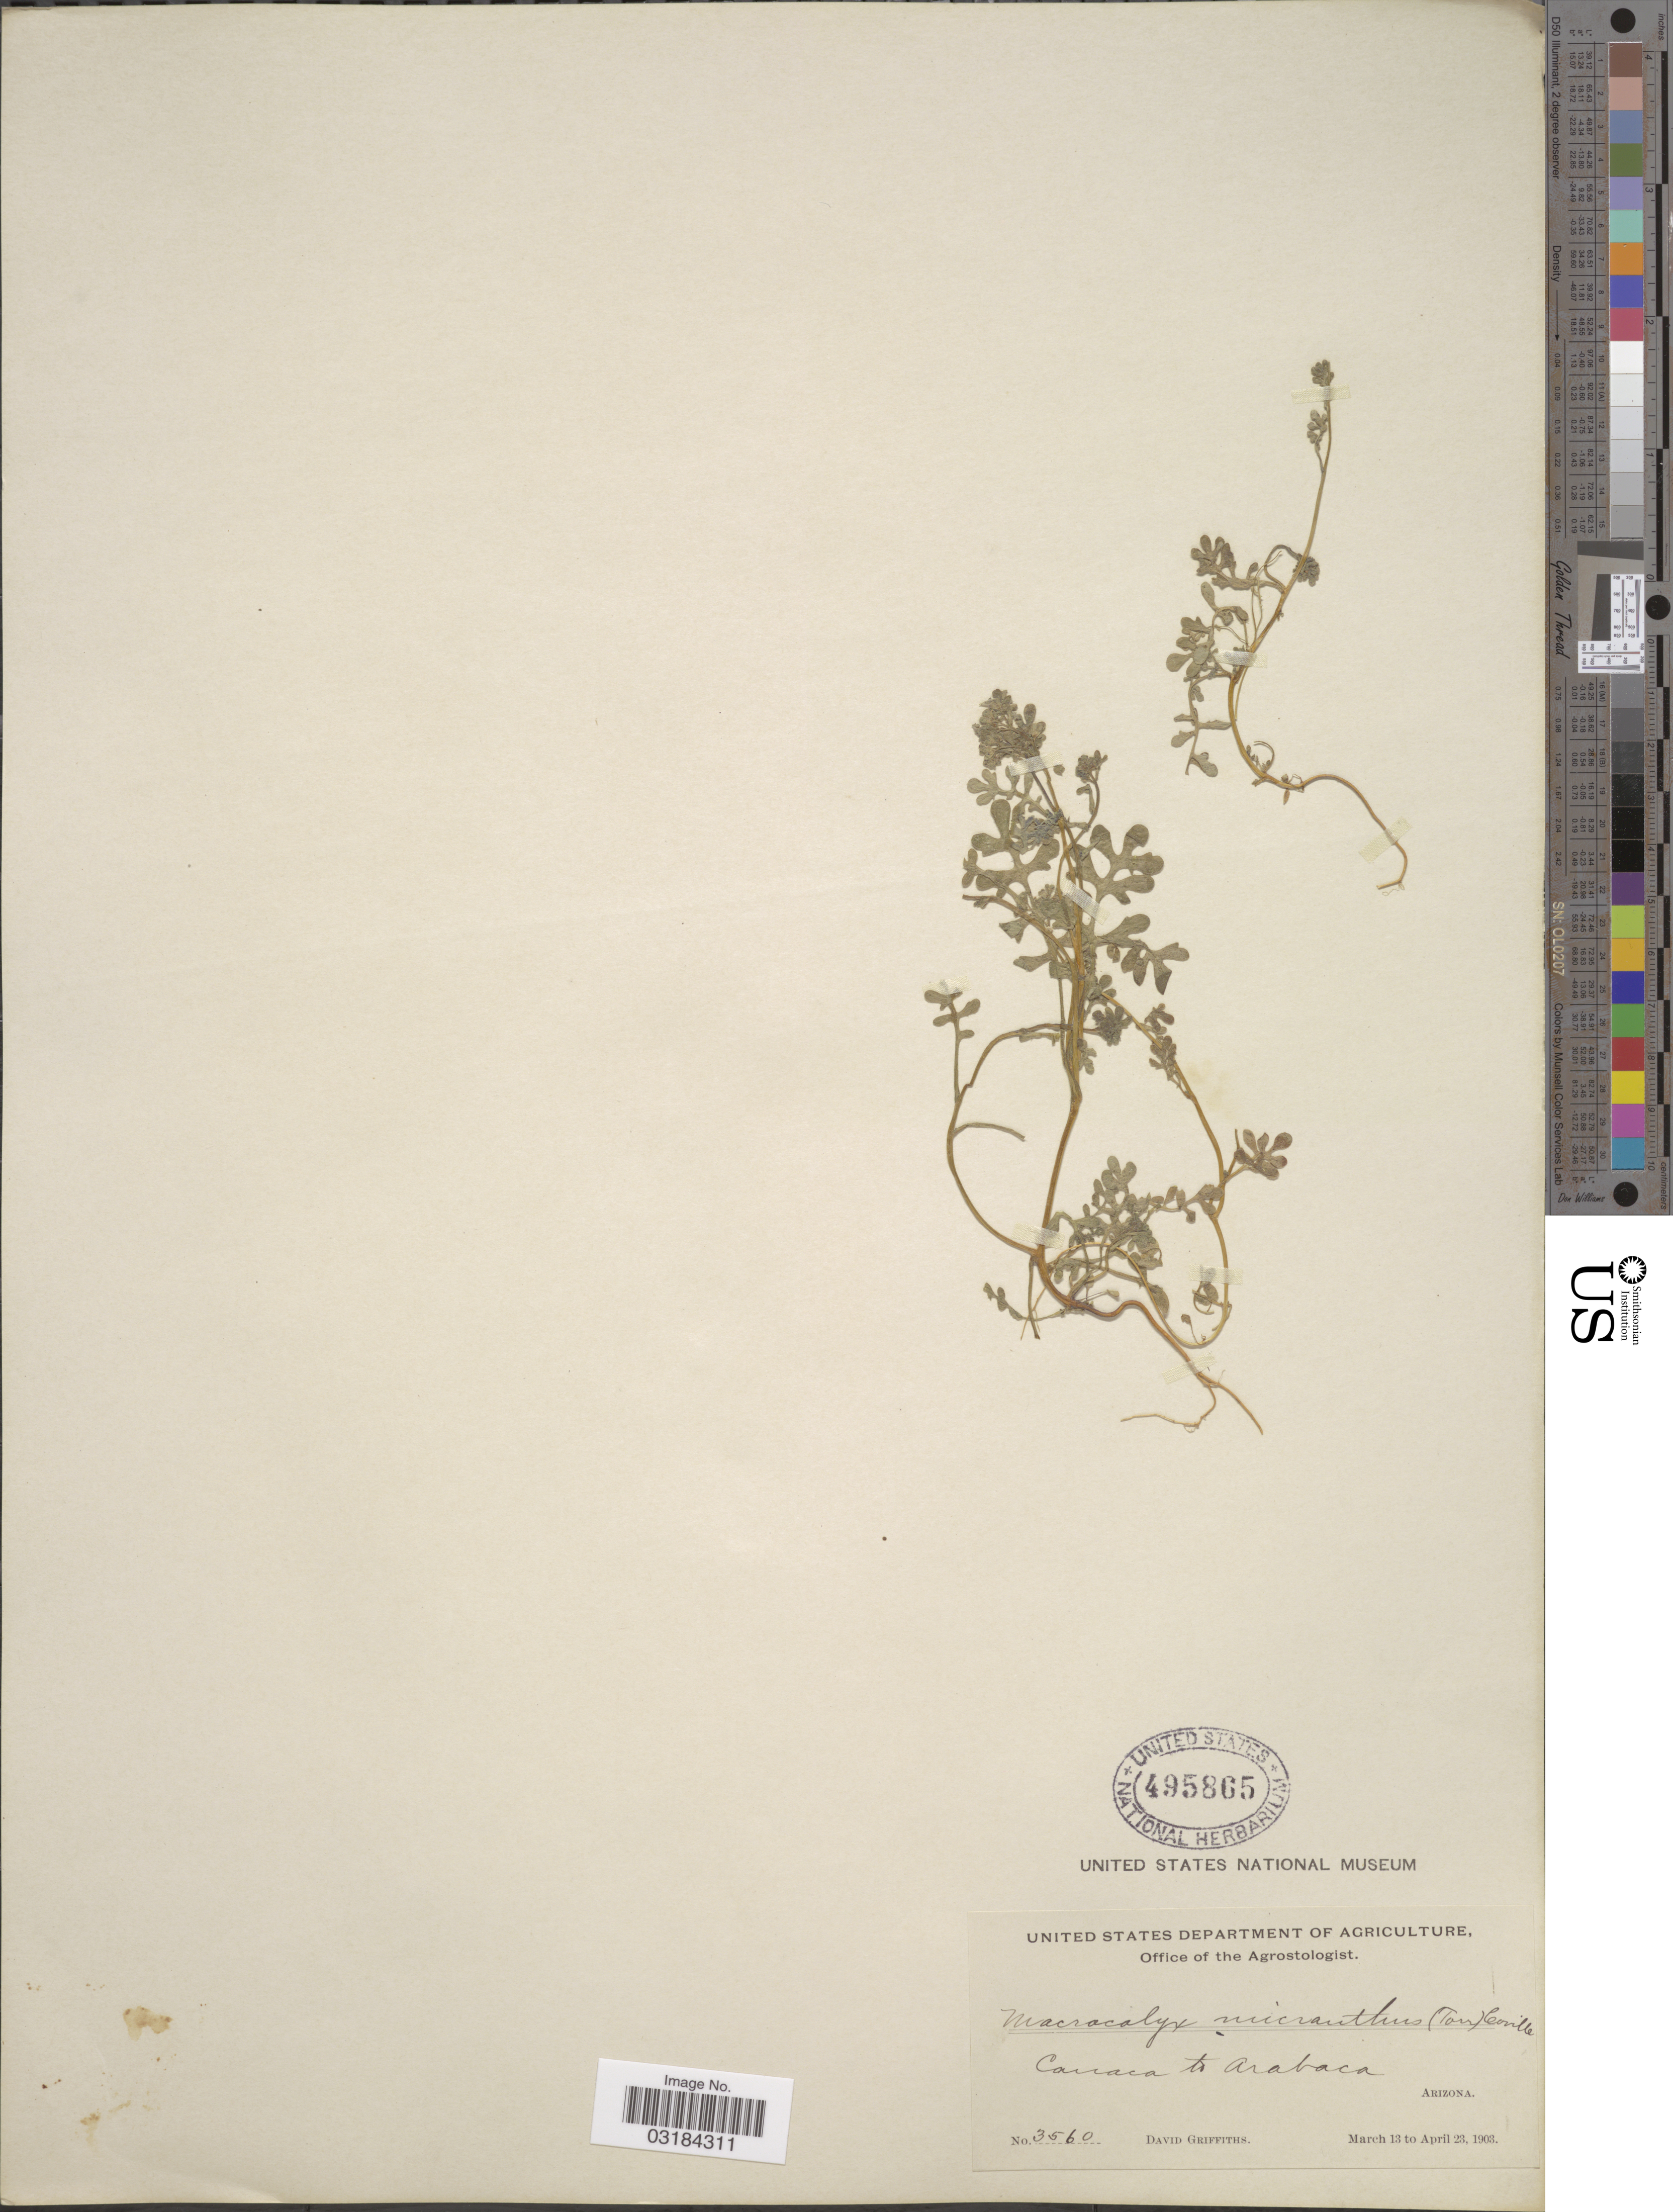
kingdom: Plantae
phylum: Tracheophyta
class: Magnoliopsida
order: Boraginales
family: Hydrophyllaceae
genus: Eucrypta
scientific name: Eucrypta micrantha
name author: (Torr.) A. Heller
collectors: D. Griffiths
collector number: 3560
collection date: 1903-03-13/1903-04-23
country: United States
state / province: Arizona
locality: Canaca to Arabaca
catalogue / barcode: US 495865